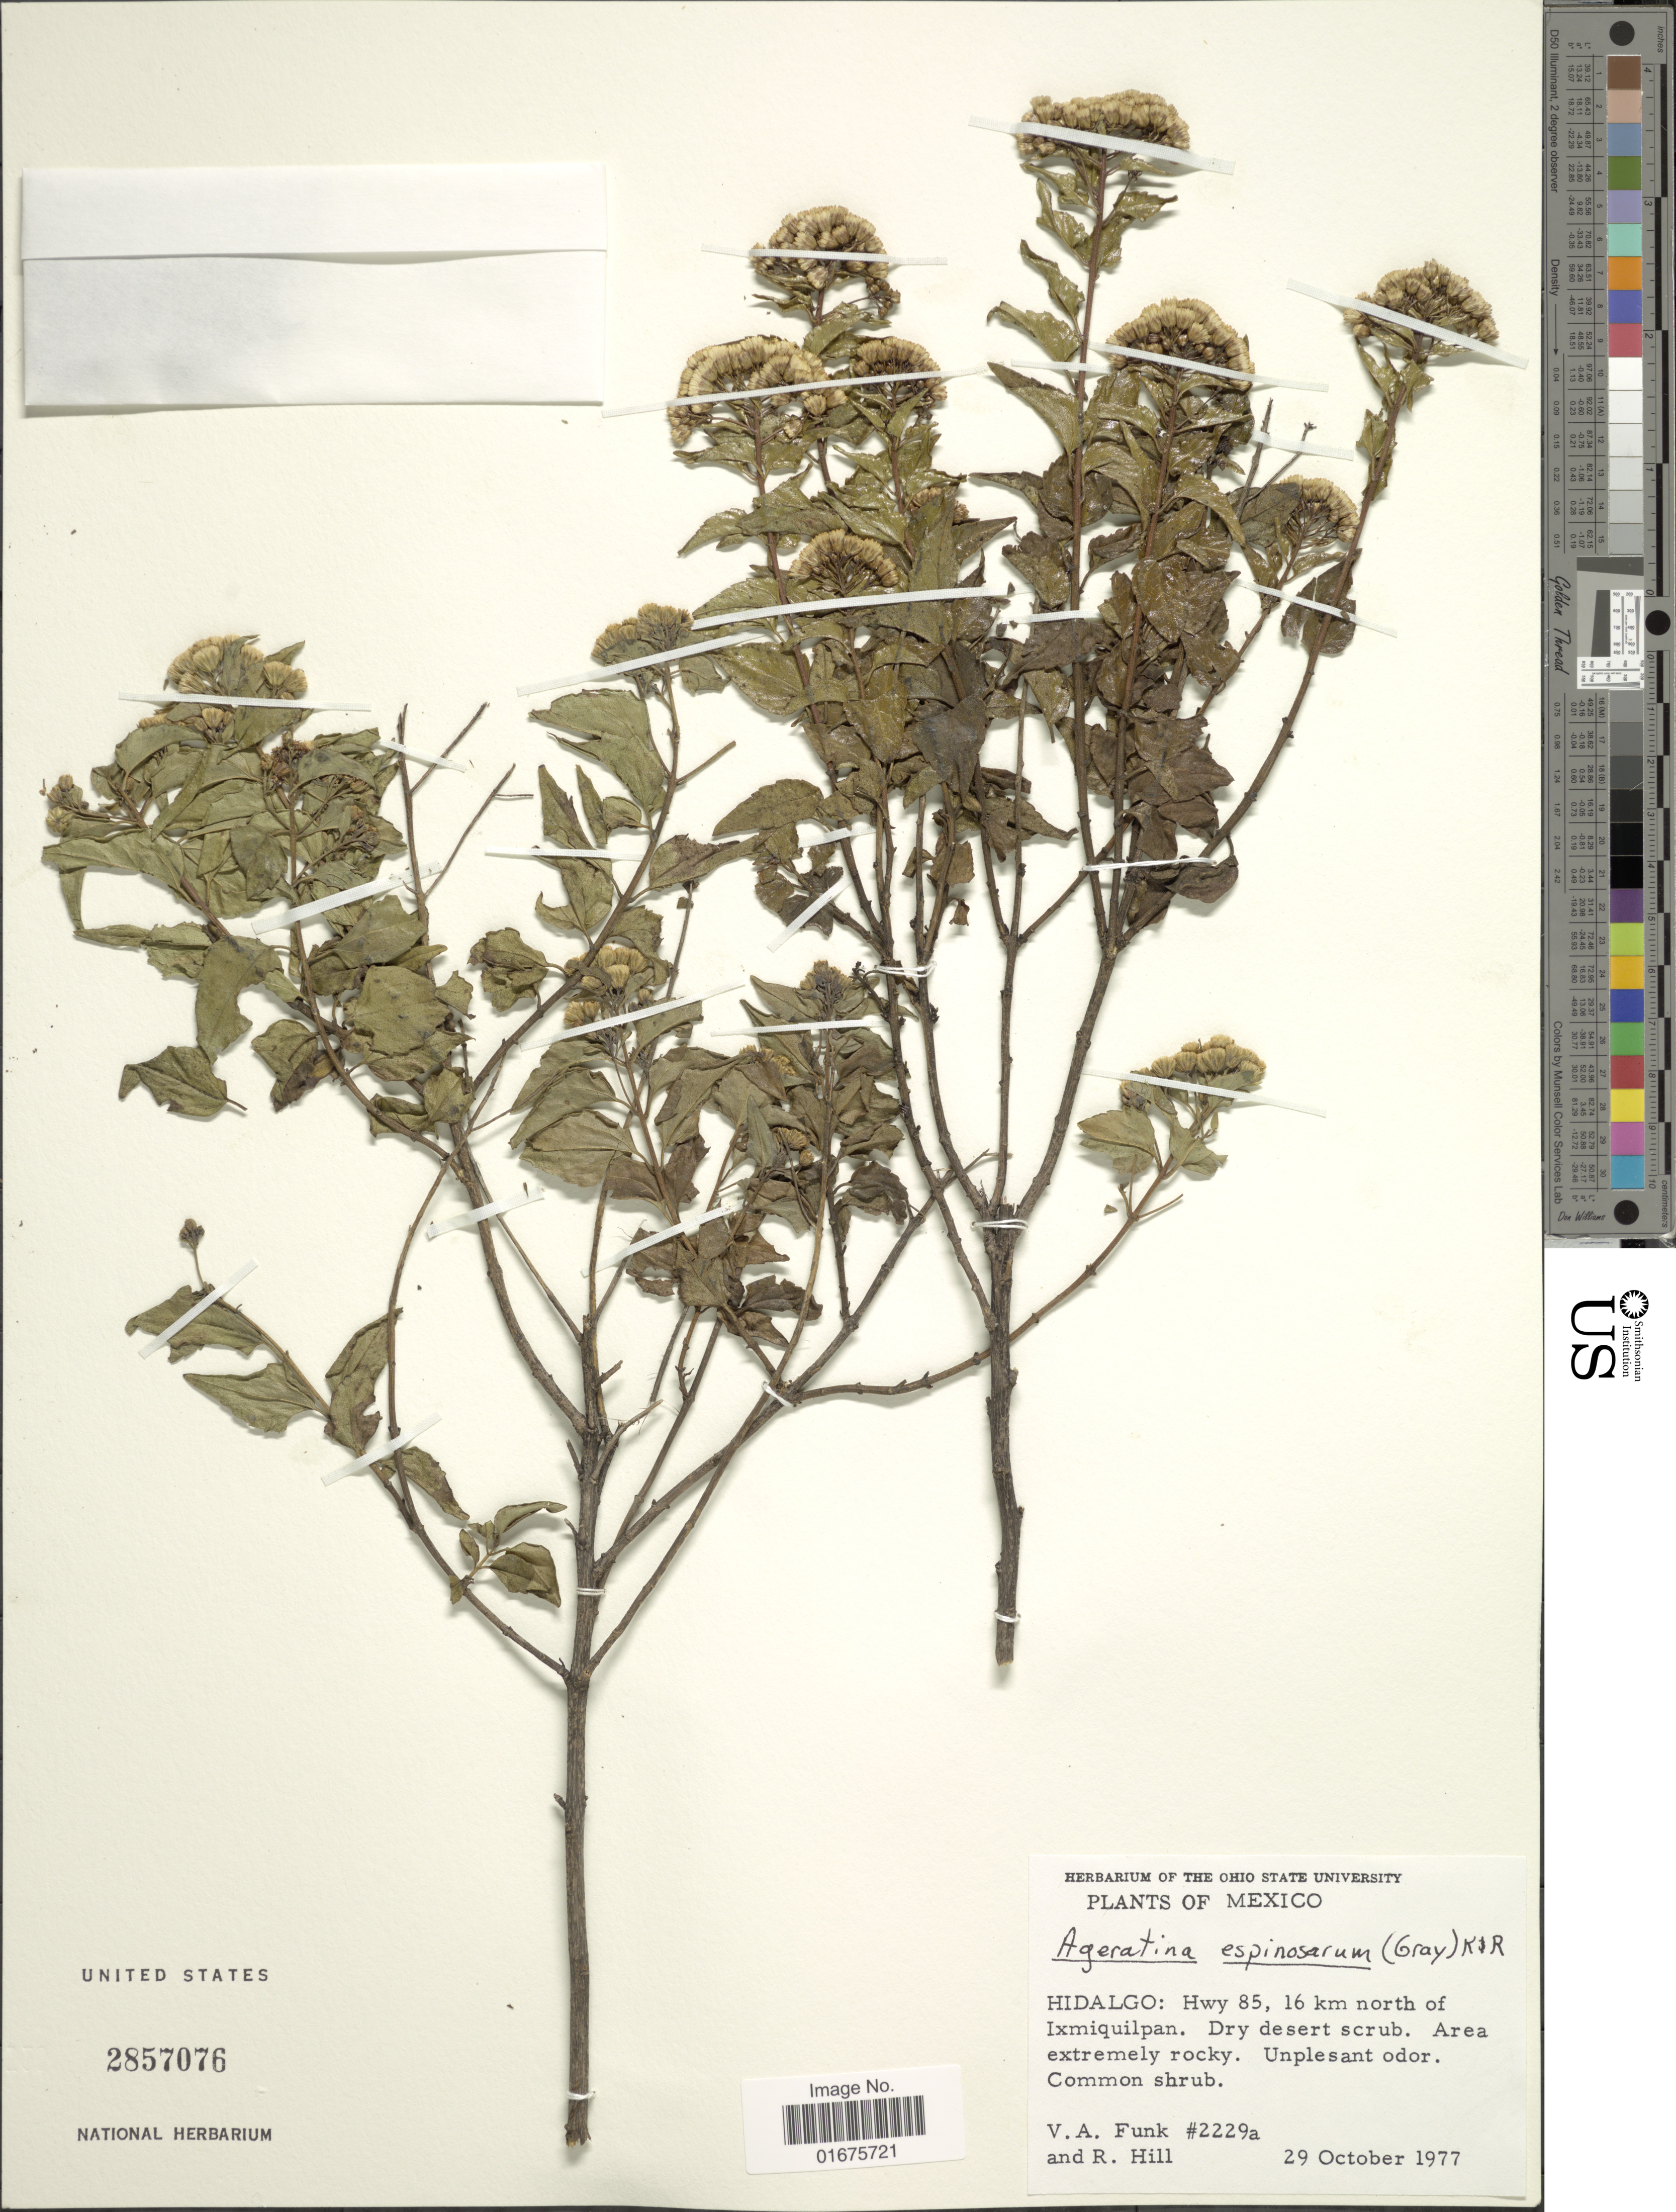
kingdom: Plantae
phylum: Tracheophyta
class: Magnoliopsida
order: Asterales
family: Asteraceae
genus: Ageratina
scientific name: Ageratina espinosarum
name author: (A. Gray) R.M. King & H. Rob.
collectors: V. Funk & R. Hill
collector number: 2229a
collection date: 1977-10-29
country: Mexico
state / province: Hidalgo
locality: Hwy 85, 16 km north of Ixmiquilpan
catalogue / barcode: US 2857076